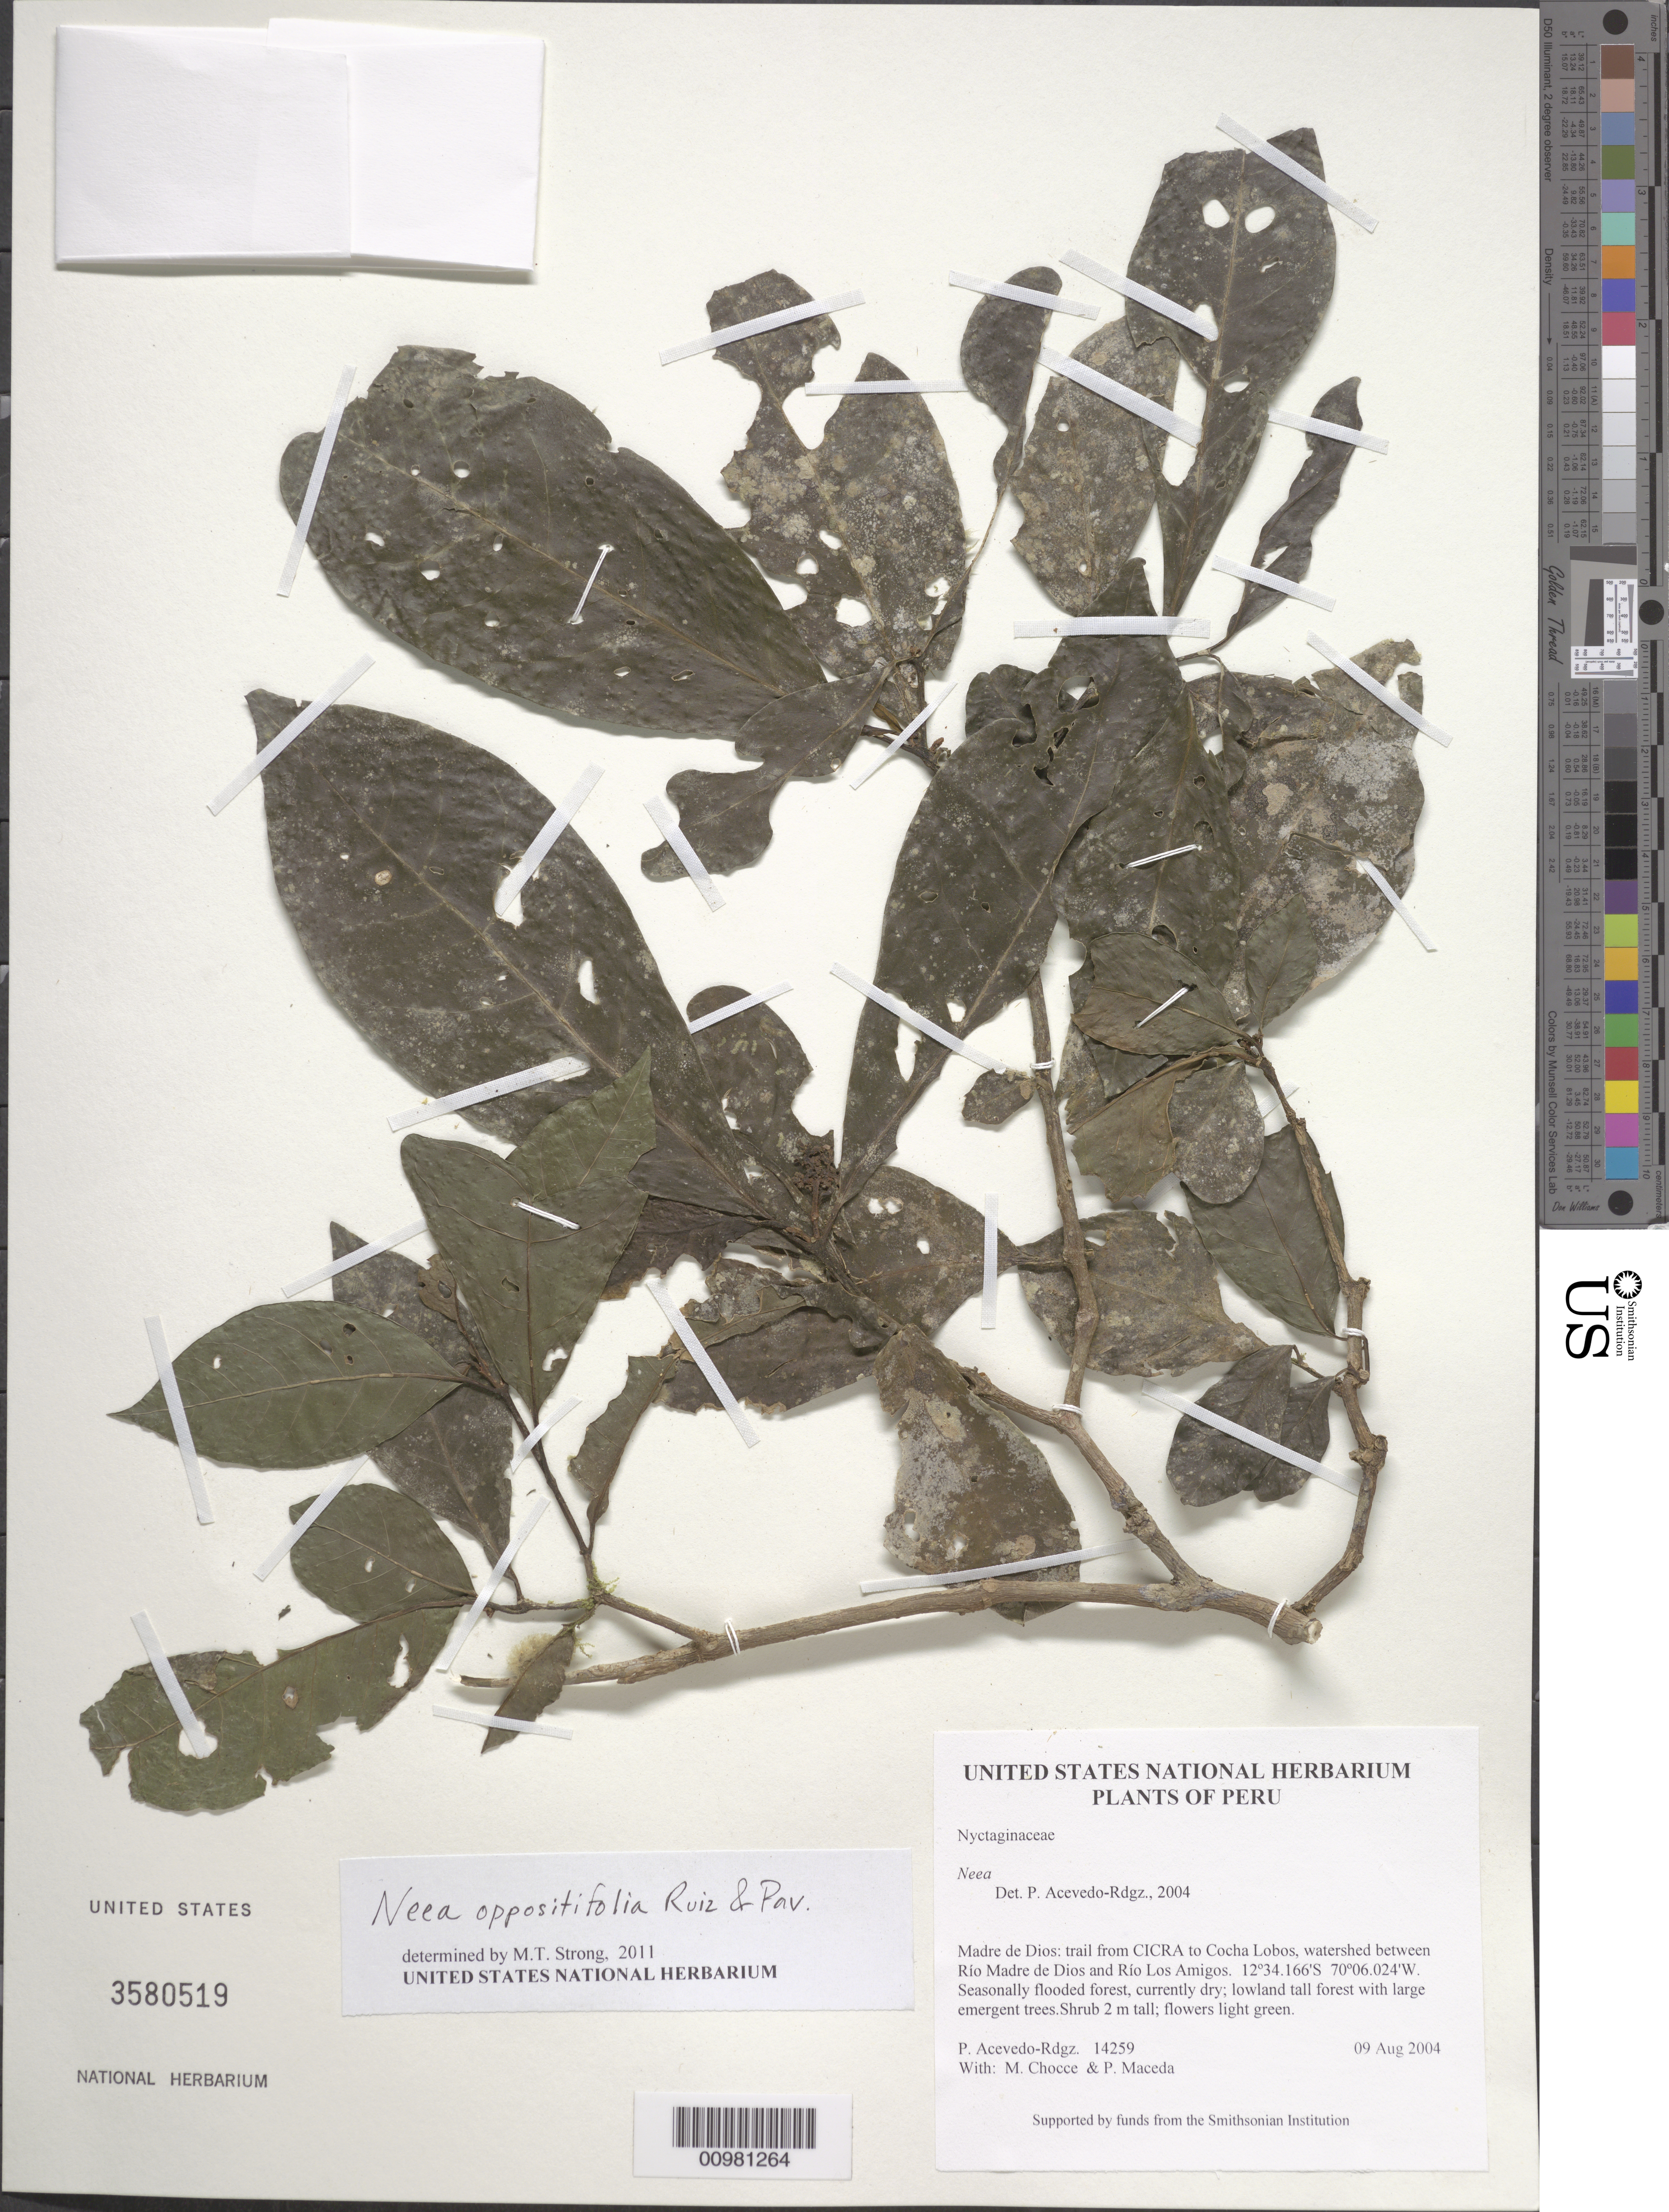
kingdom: Plantae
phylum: Tracheophyta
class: Magnoliopsida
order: Caryophyllales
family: Nyctaginaceae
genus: Neea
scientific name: Neea oppositifolia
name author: Ruiz & Pav.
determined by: Strong, M. T., (US), Smithsonian Institution - National Museum of Natural History (UNITED STATES)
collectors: P. Acevedo-Rodr., M. Chocce & P. Maceda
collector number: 14259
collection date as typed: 09 Aug 2004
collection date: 2004-08-09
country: Peru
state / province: Madre de Dios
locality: Madre de Dios: trail from CICRA to Cocha Lobos, watershed between Río Madre de Dios and Río Los Amigos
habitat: Seasonally flooded forest, currently dry; lowland tall forest with large emergent trees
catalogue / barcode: US 3580519